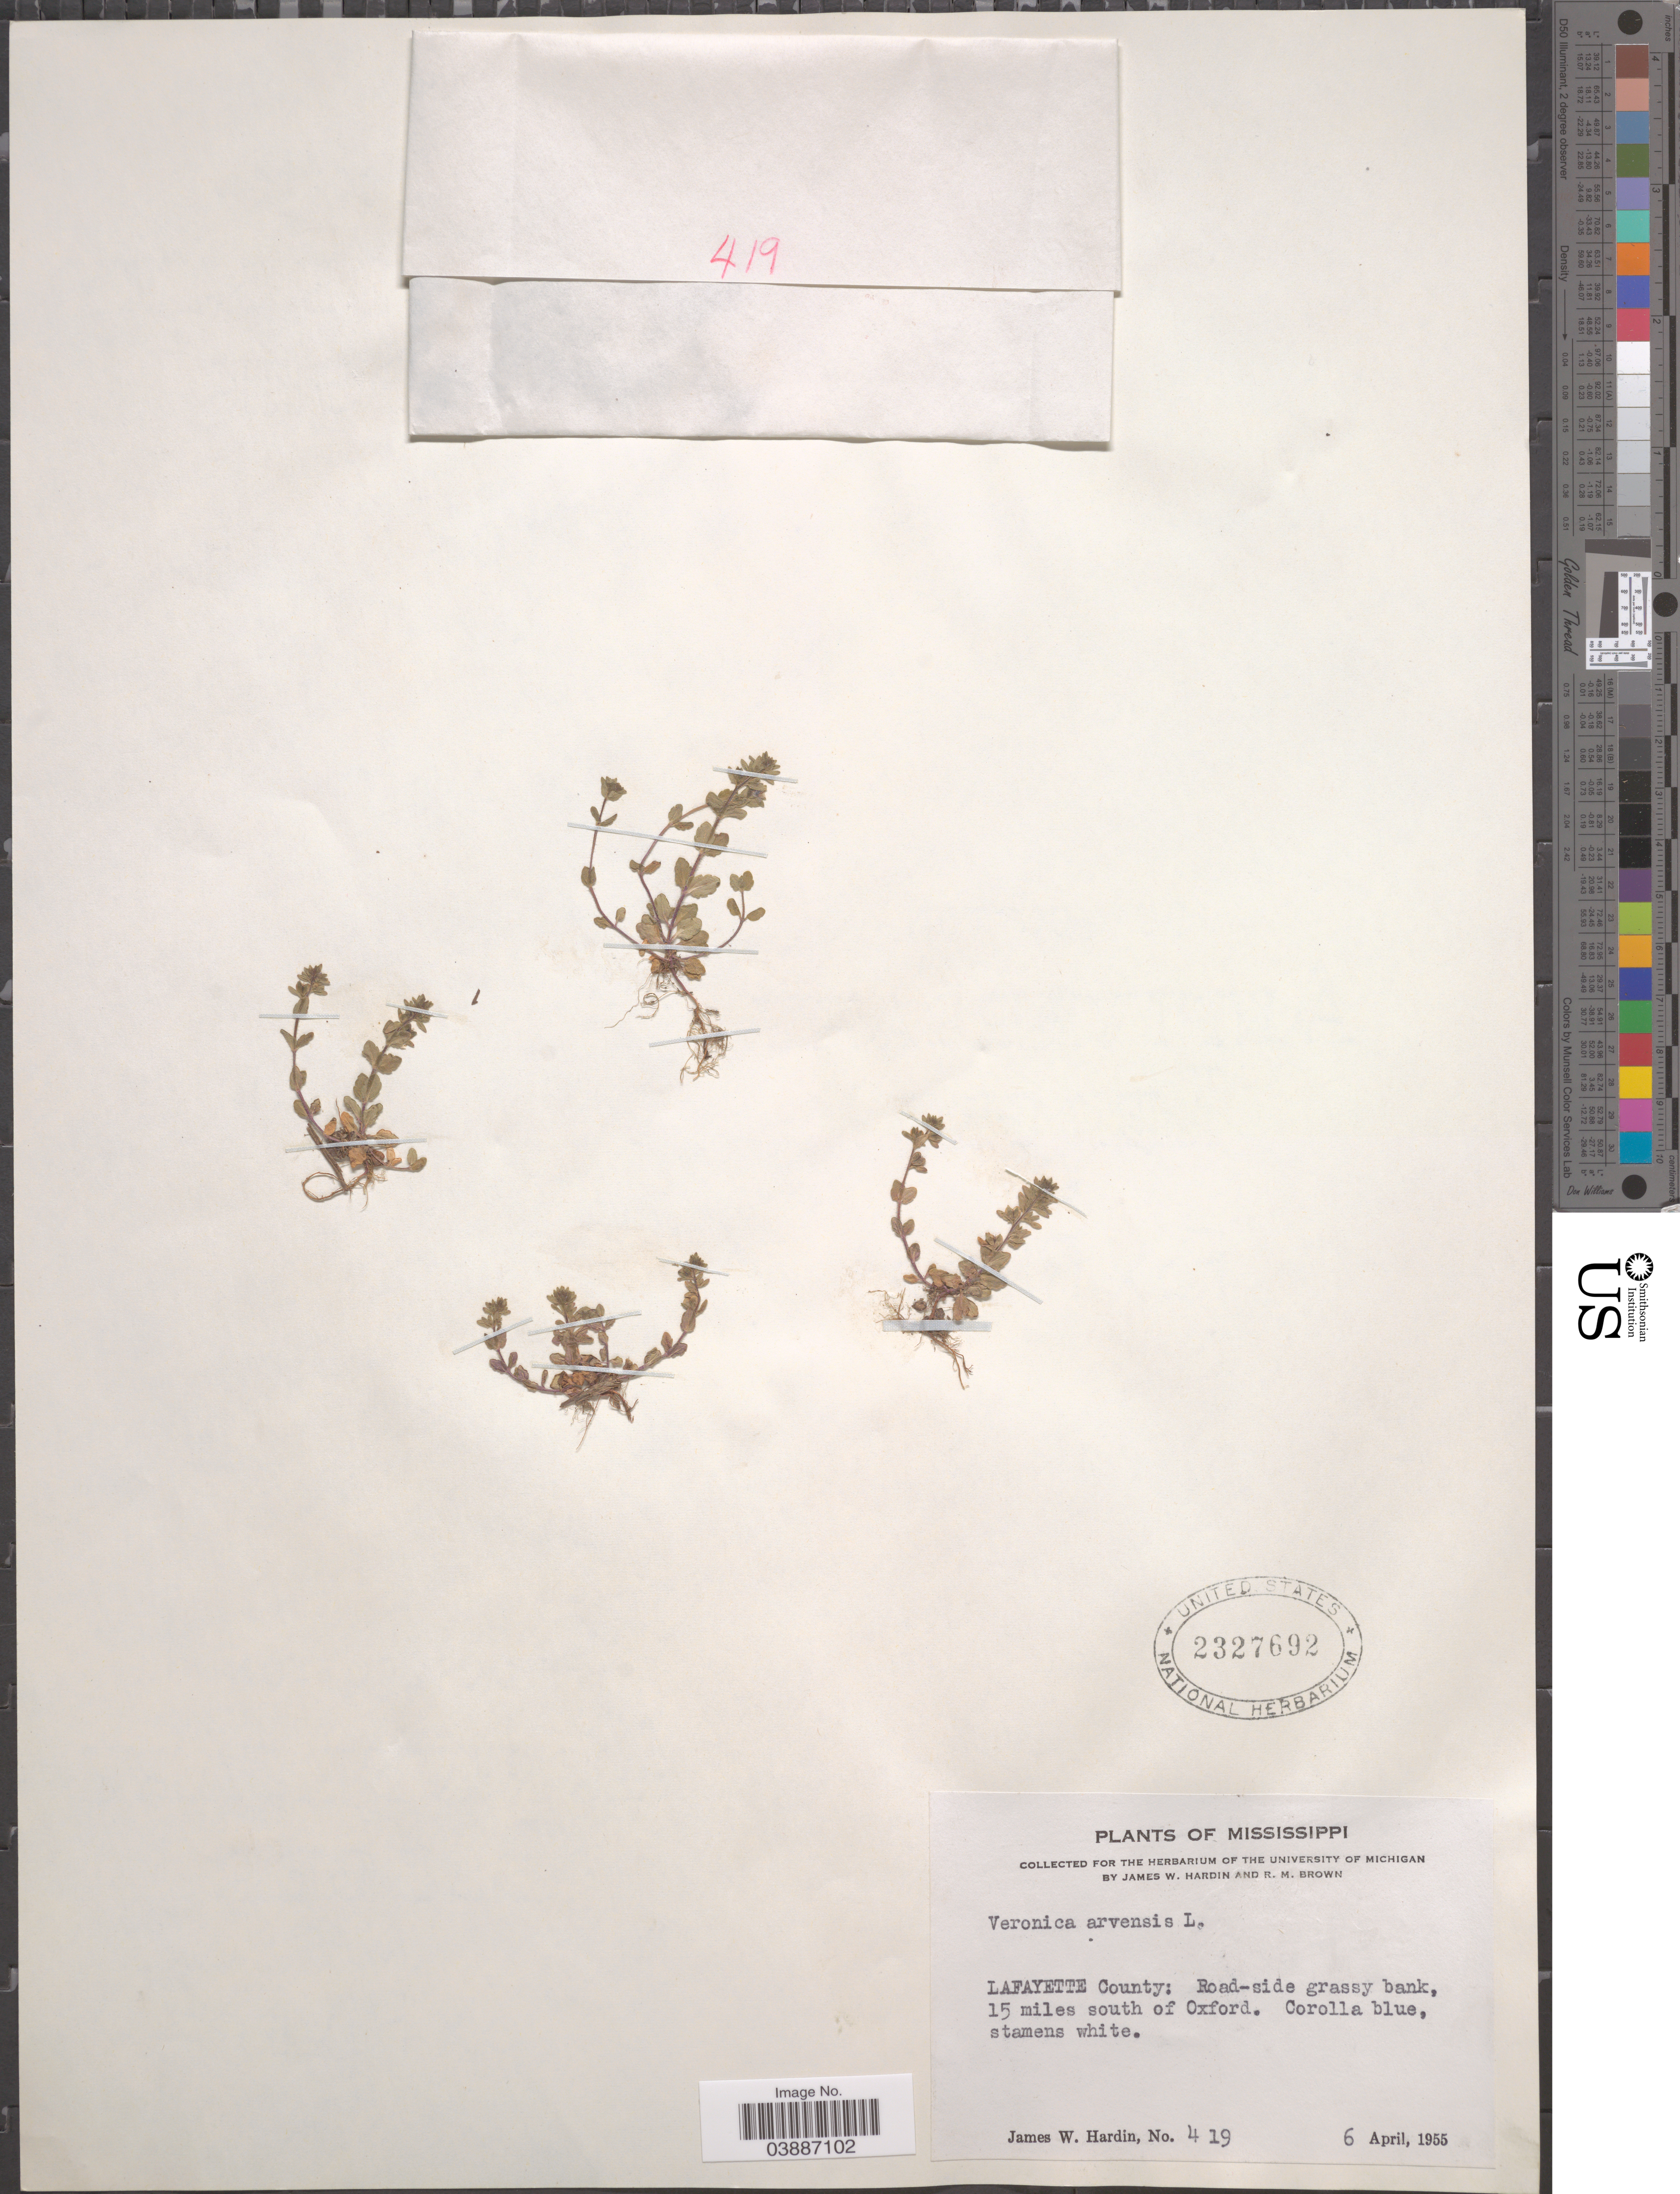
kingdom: Plantae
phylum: Tracheophyta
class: Magnoliopsida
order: Lamiales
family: Plantaginaceae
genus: Veronica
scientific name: Veronica arvensis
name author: L.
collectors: J. W. Hardin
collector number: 419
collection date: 1955-04-06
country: United States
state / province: Mississippi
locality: Lafayette County: 15 miles south of Oxford.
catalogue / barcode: US 2327692